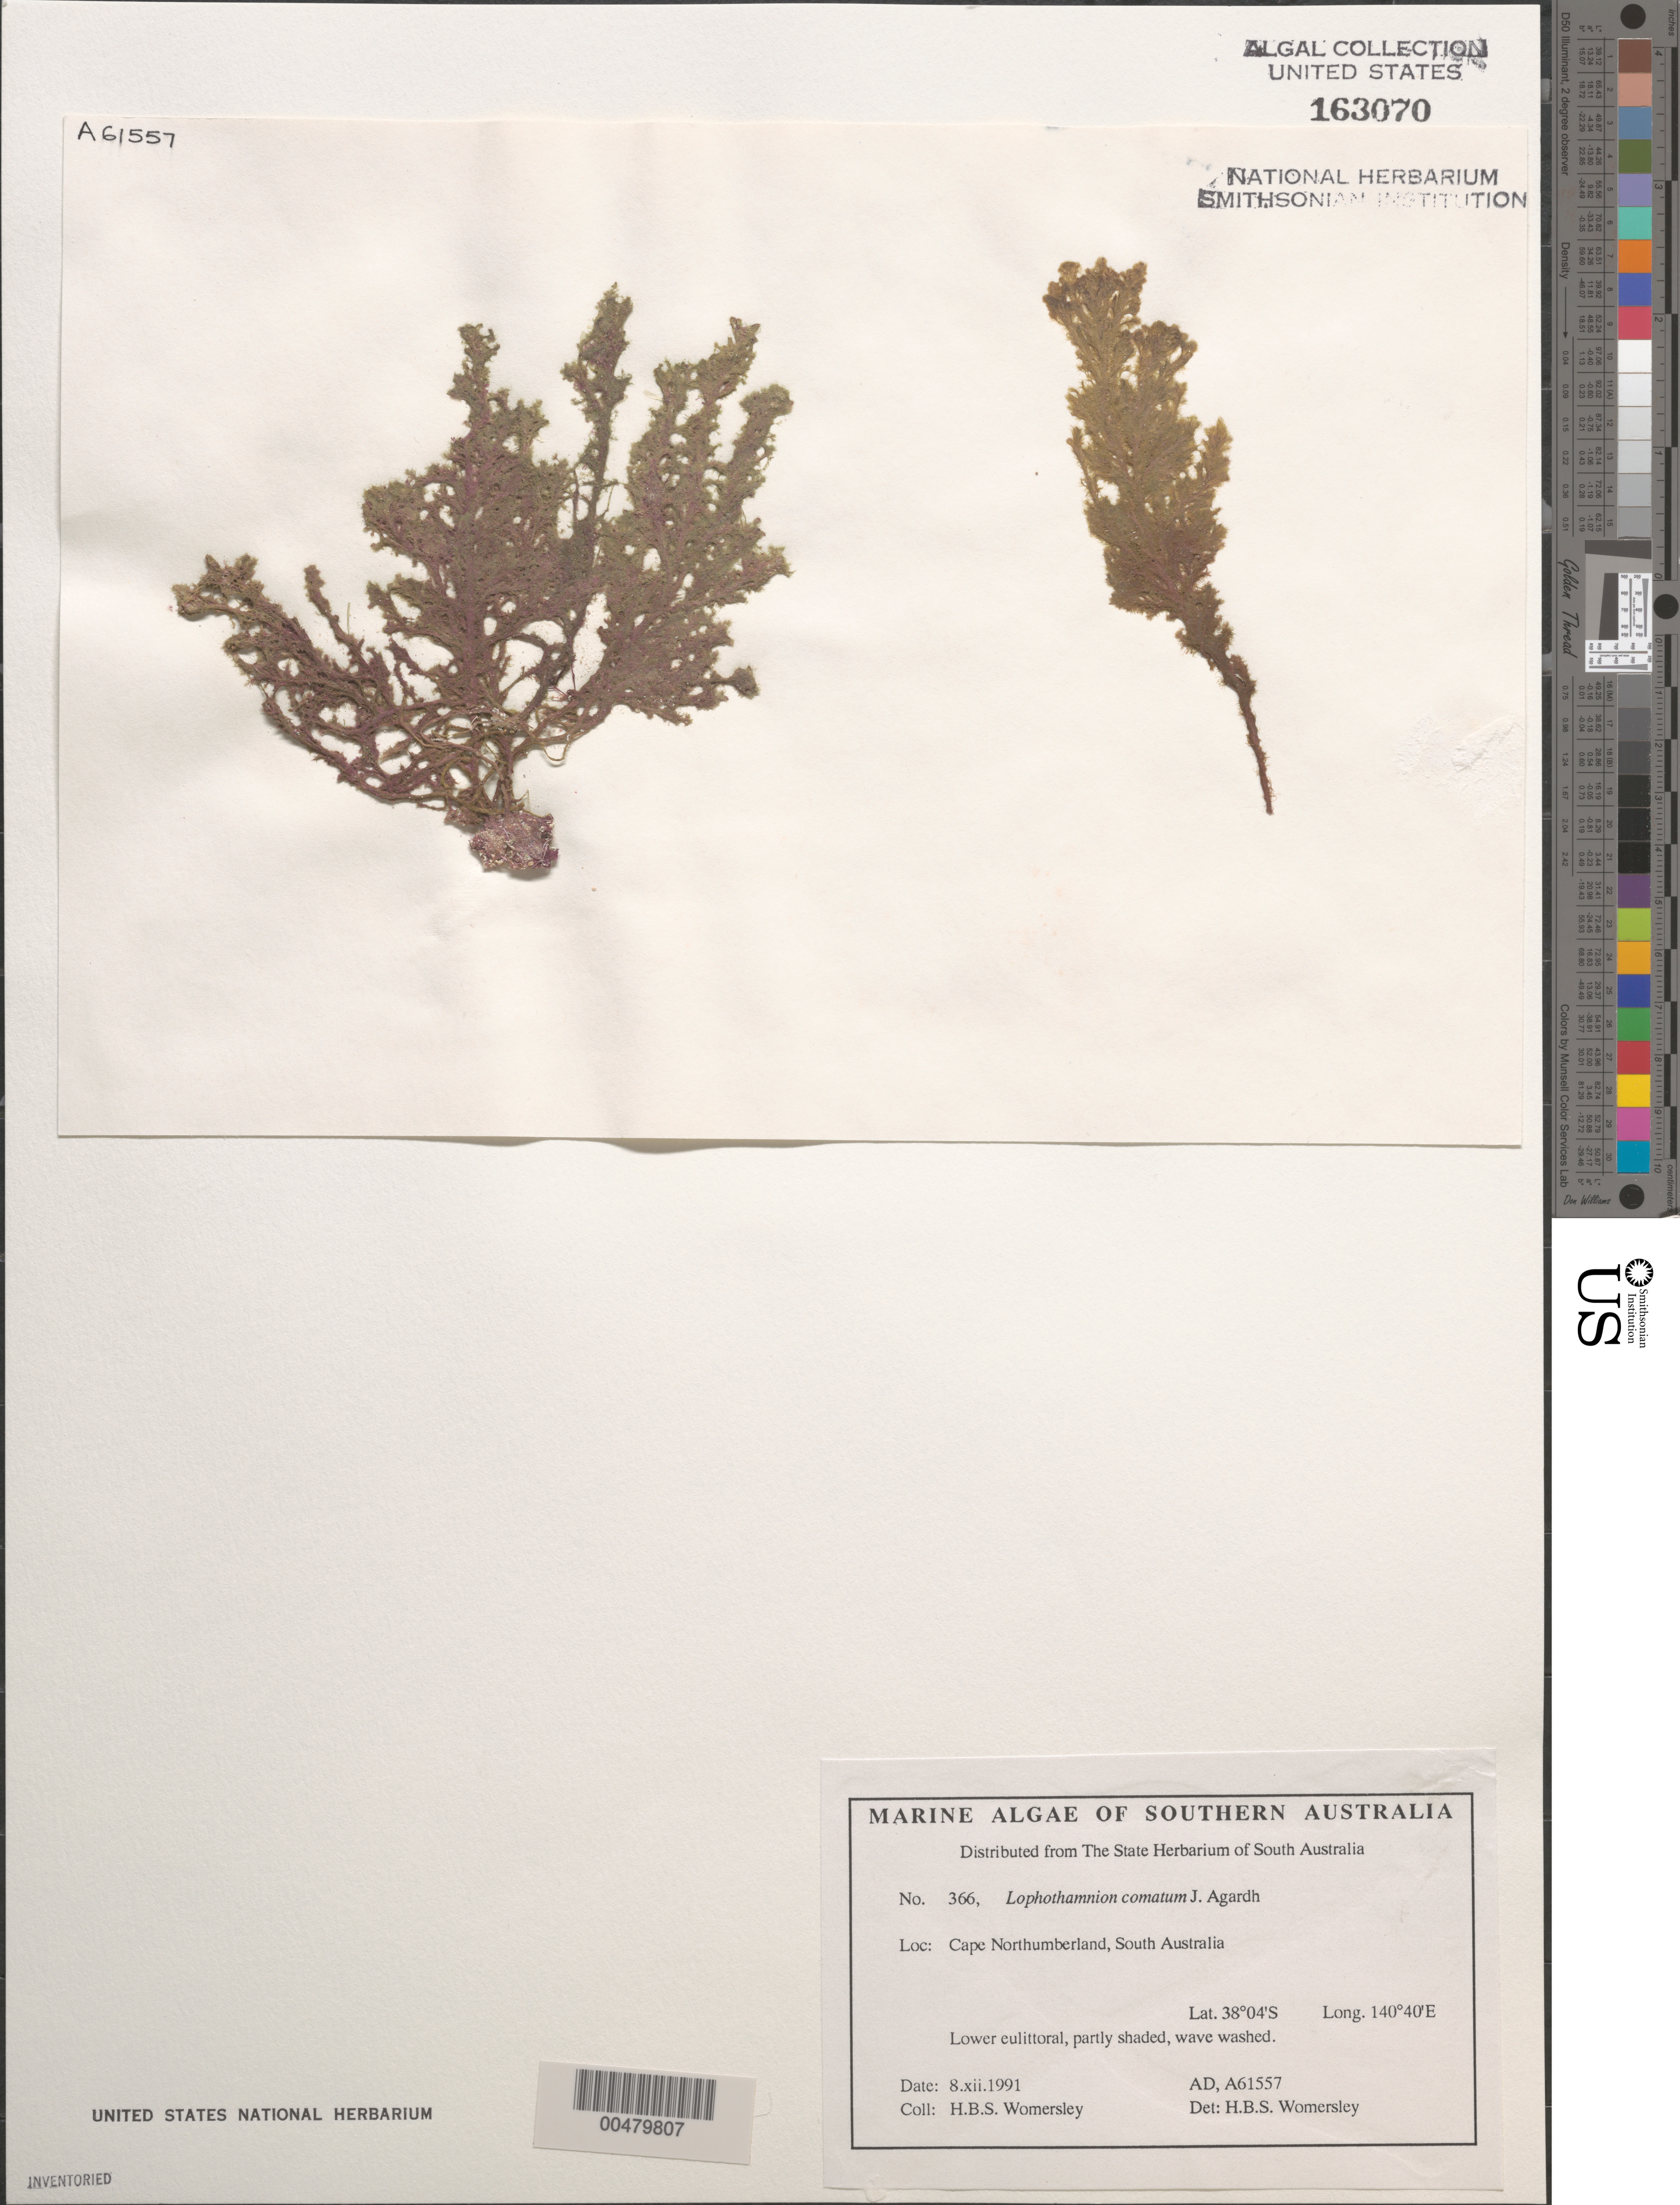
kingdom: Plantae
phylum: Rhodophyta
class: Florideophyceae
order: Ceramiales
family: Wrangeliaceae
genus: Lophothamnion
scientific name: Lophothamnion hirtum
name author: (Hook. f. & Harv.) Womersley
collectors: H. B. S. Womersley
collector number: Ad A61557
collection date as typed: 08 Dec 1991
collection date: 1991-12-08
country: Australia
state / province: South Australia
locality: Cape northumberland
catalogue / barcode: US 163070